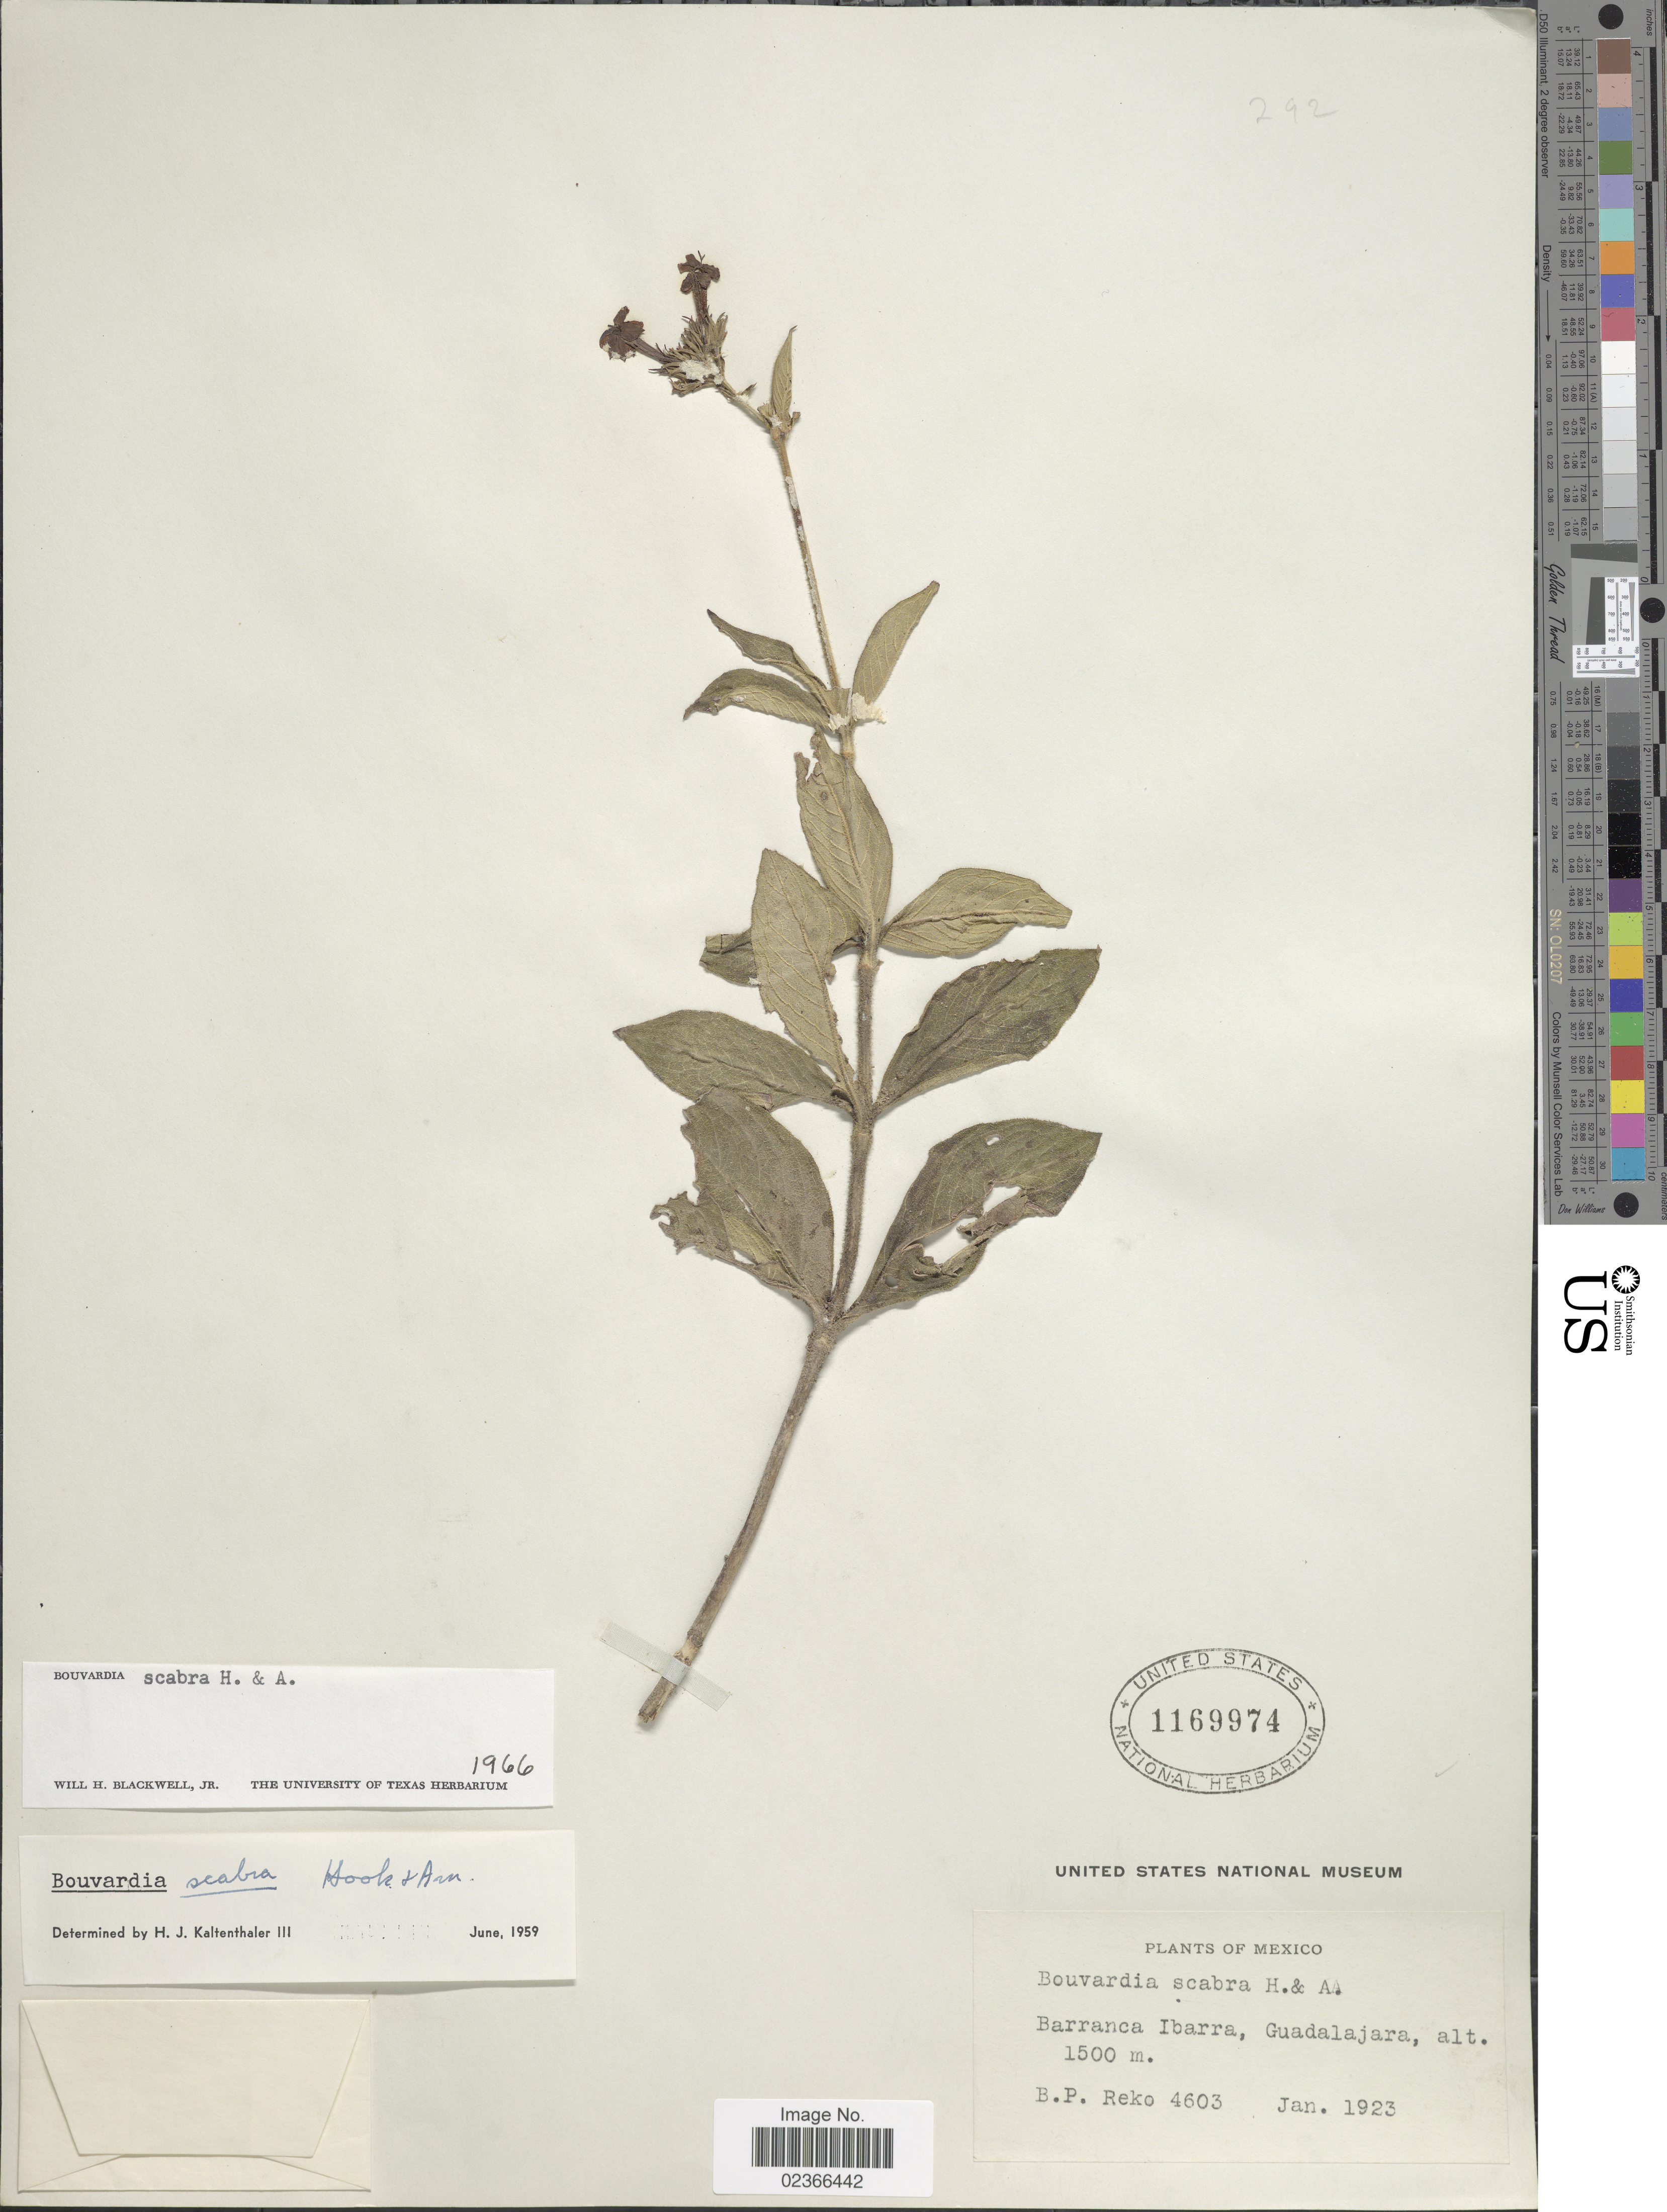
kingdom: Plantae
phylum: Tracheophyta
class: Magnoliopsida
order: Gentianales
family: Rubiaceae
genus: Bouvardia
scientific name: Bouvardia scabra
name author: Hook. & Arn.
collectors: B. P. Reko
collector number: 4603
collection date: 1923-01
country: Mexico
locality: Barranca Ibarra, Guadalajara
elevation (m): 1500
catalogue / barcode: US 1169974